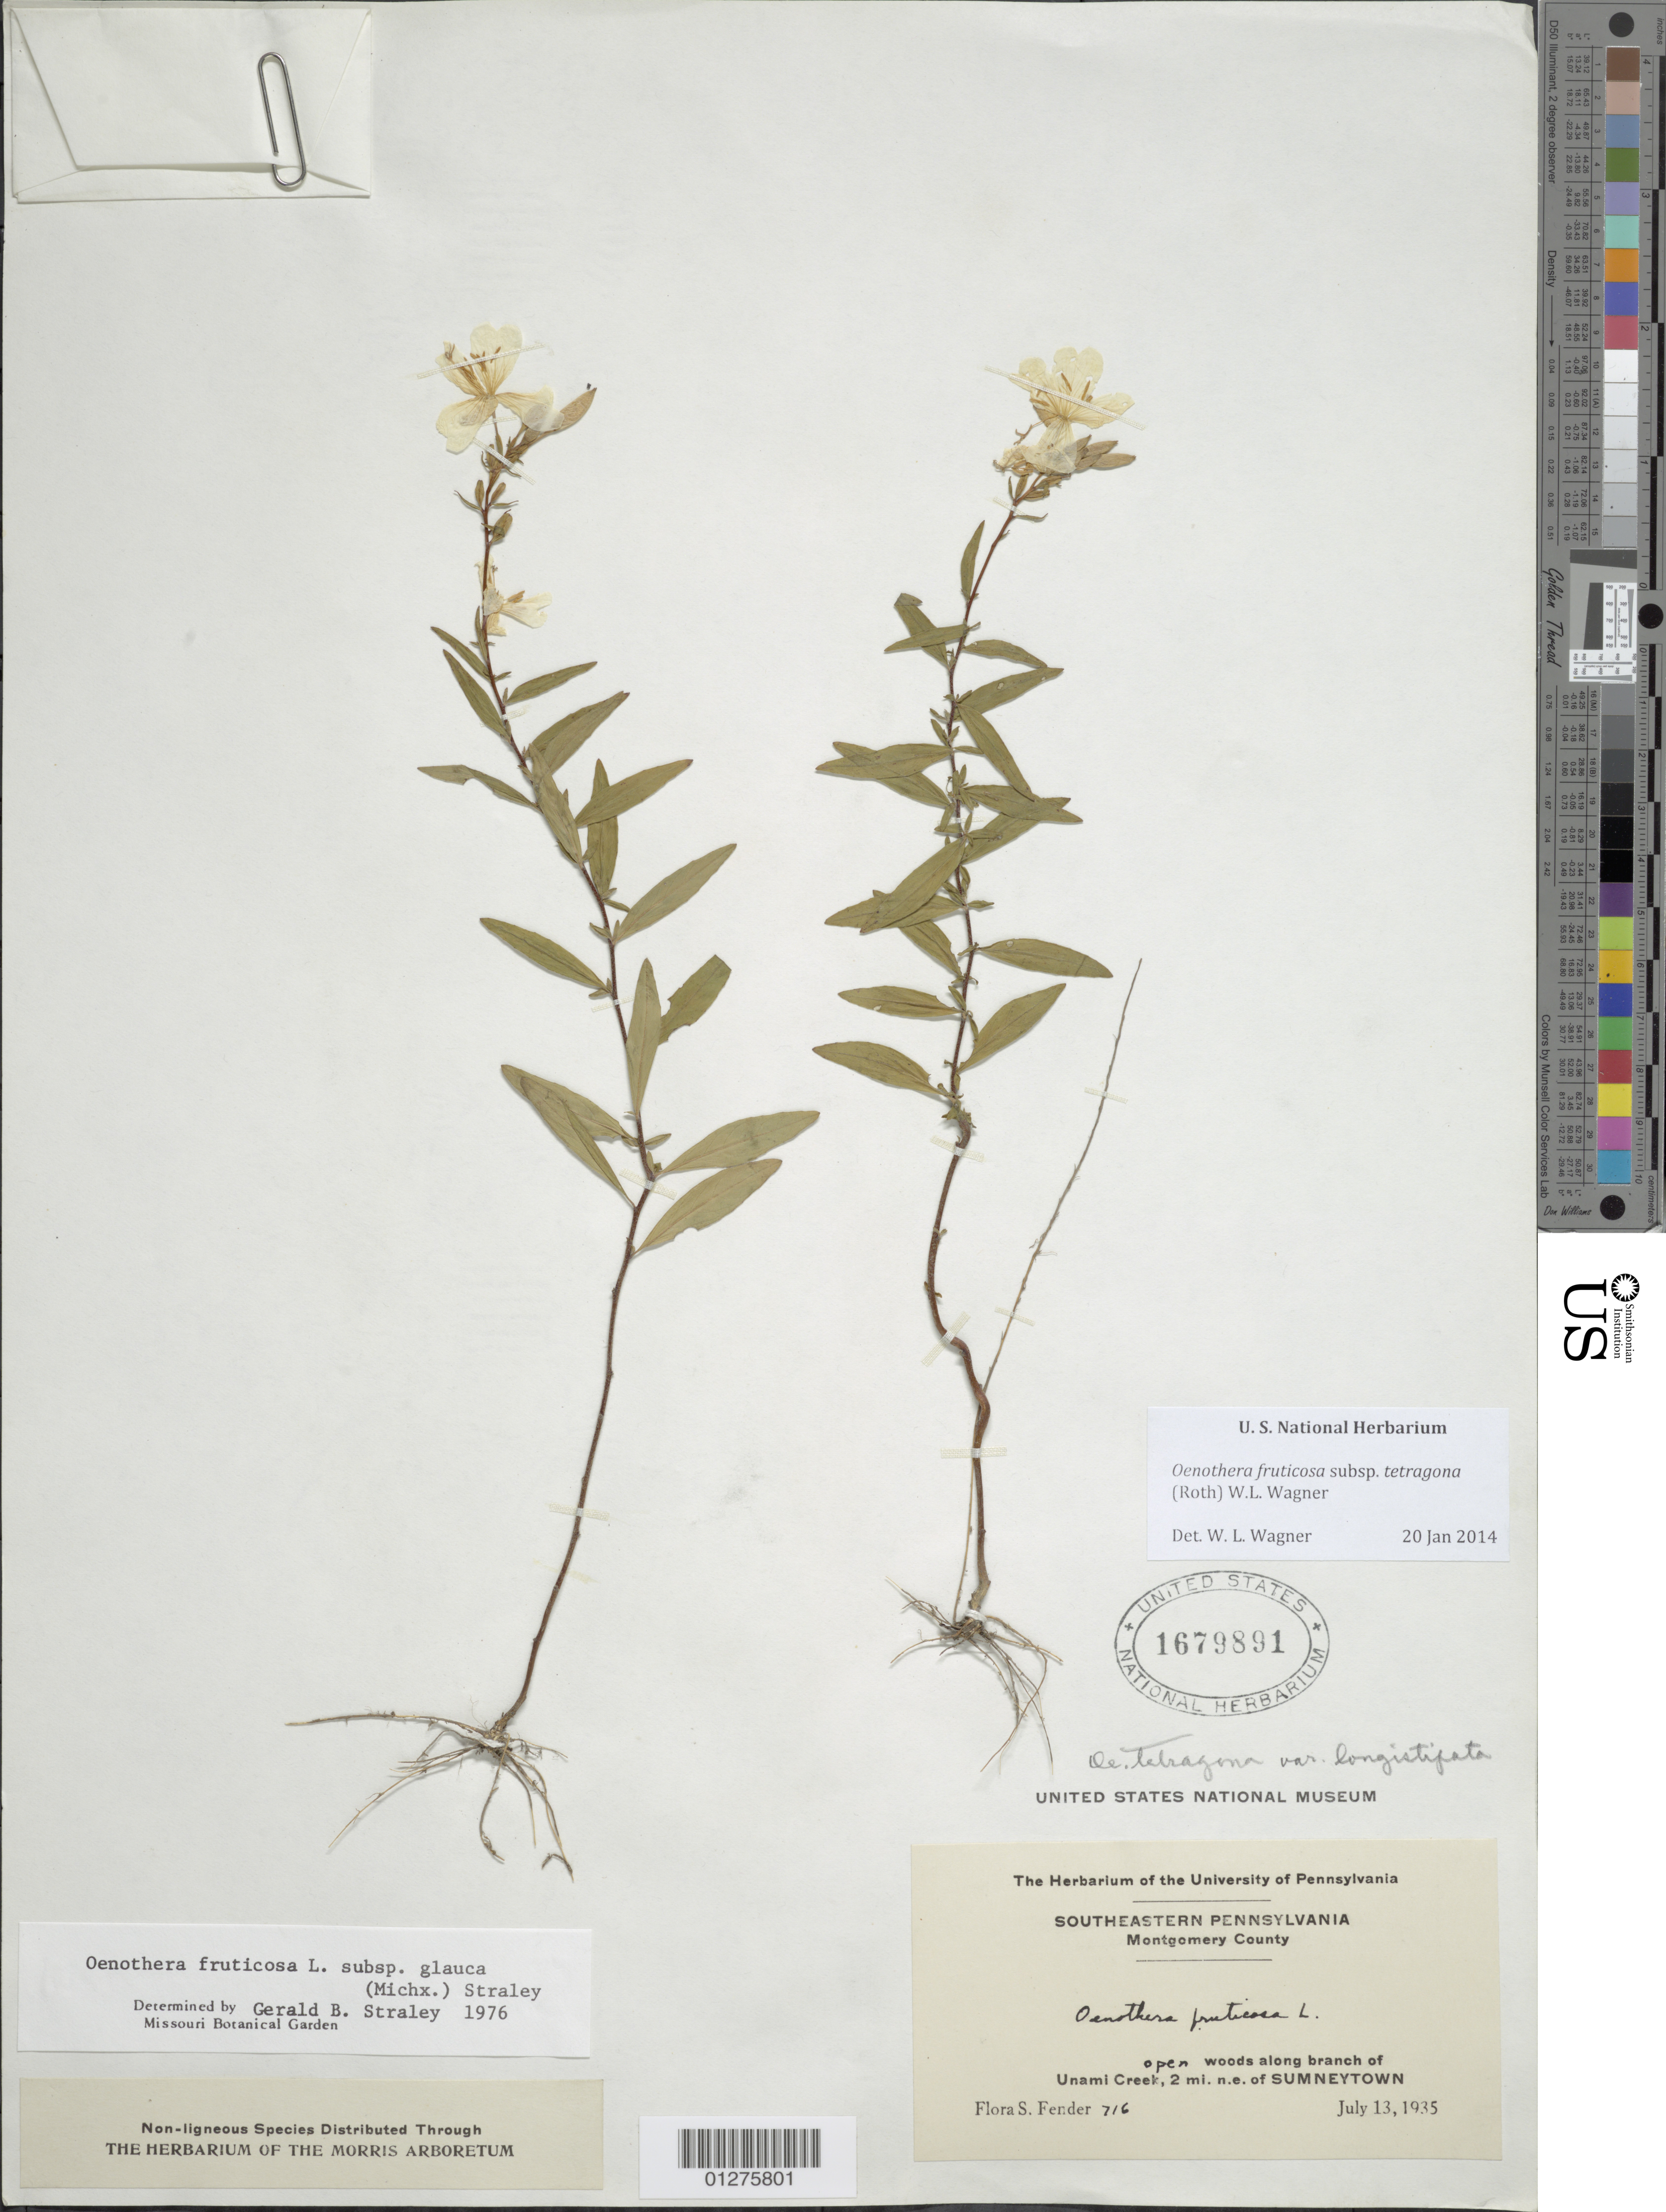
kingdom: Plantae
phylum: Tracheophyta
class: Magnoliopsida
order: Myrtales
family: Onagraceae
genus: Oenothera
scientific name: Oenothera fruticosa subsp. tetragona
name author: (Roth) W.L. Wagner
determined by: Wagner, W. L., (BOT), Smithsonian Institution - National Museum of Natural History (UNITED STATES)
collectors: F. Fender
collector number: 716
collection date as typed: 13 Jul 1935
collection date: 1935-07-13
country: United States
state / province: Pennsylvania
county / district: Montgomery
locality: Along branch of unami creek, 2 mi ne of sumneytown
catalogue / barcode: US 1679891